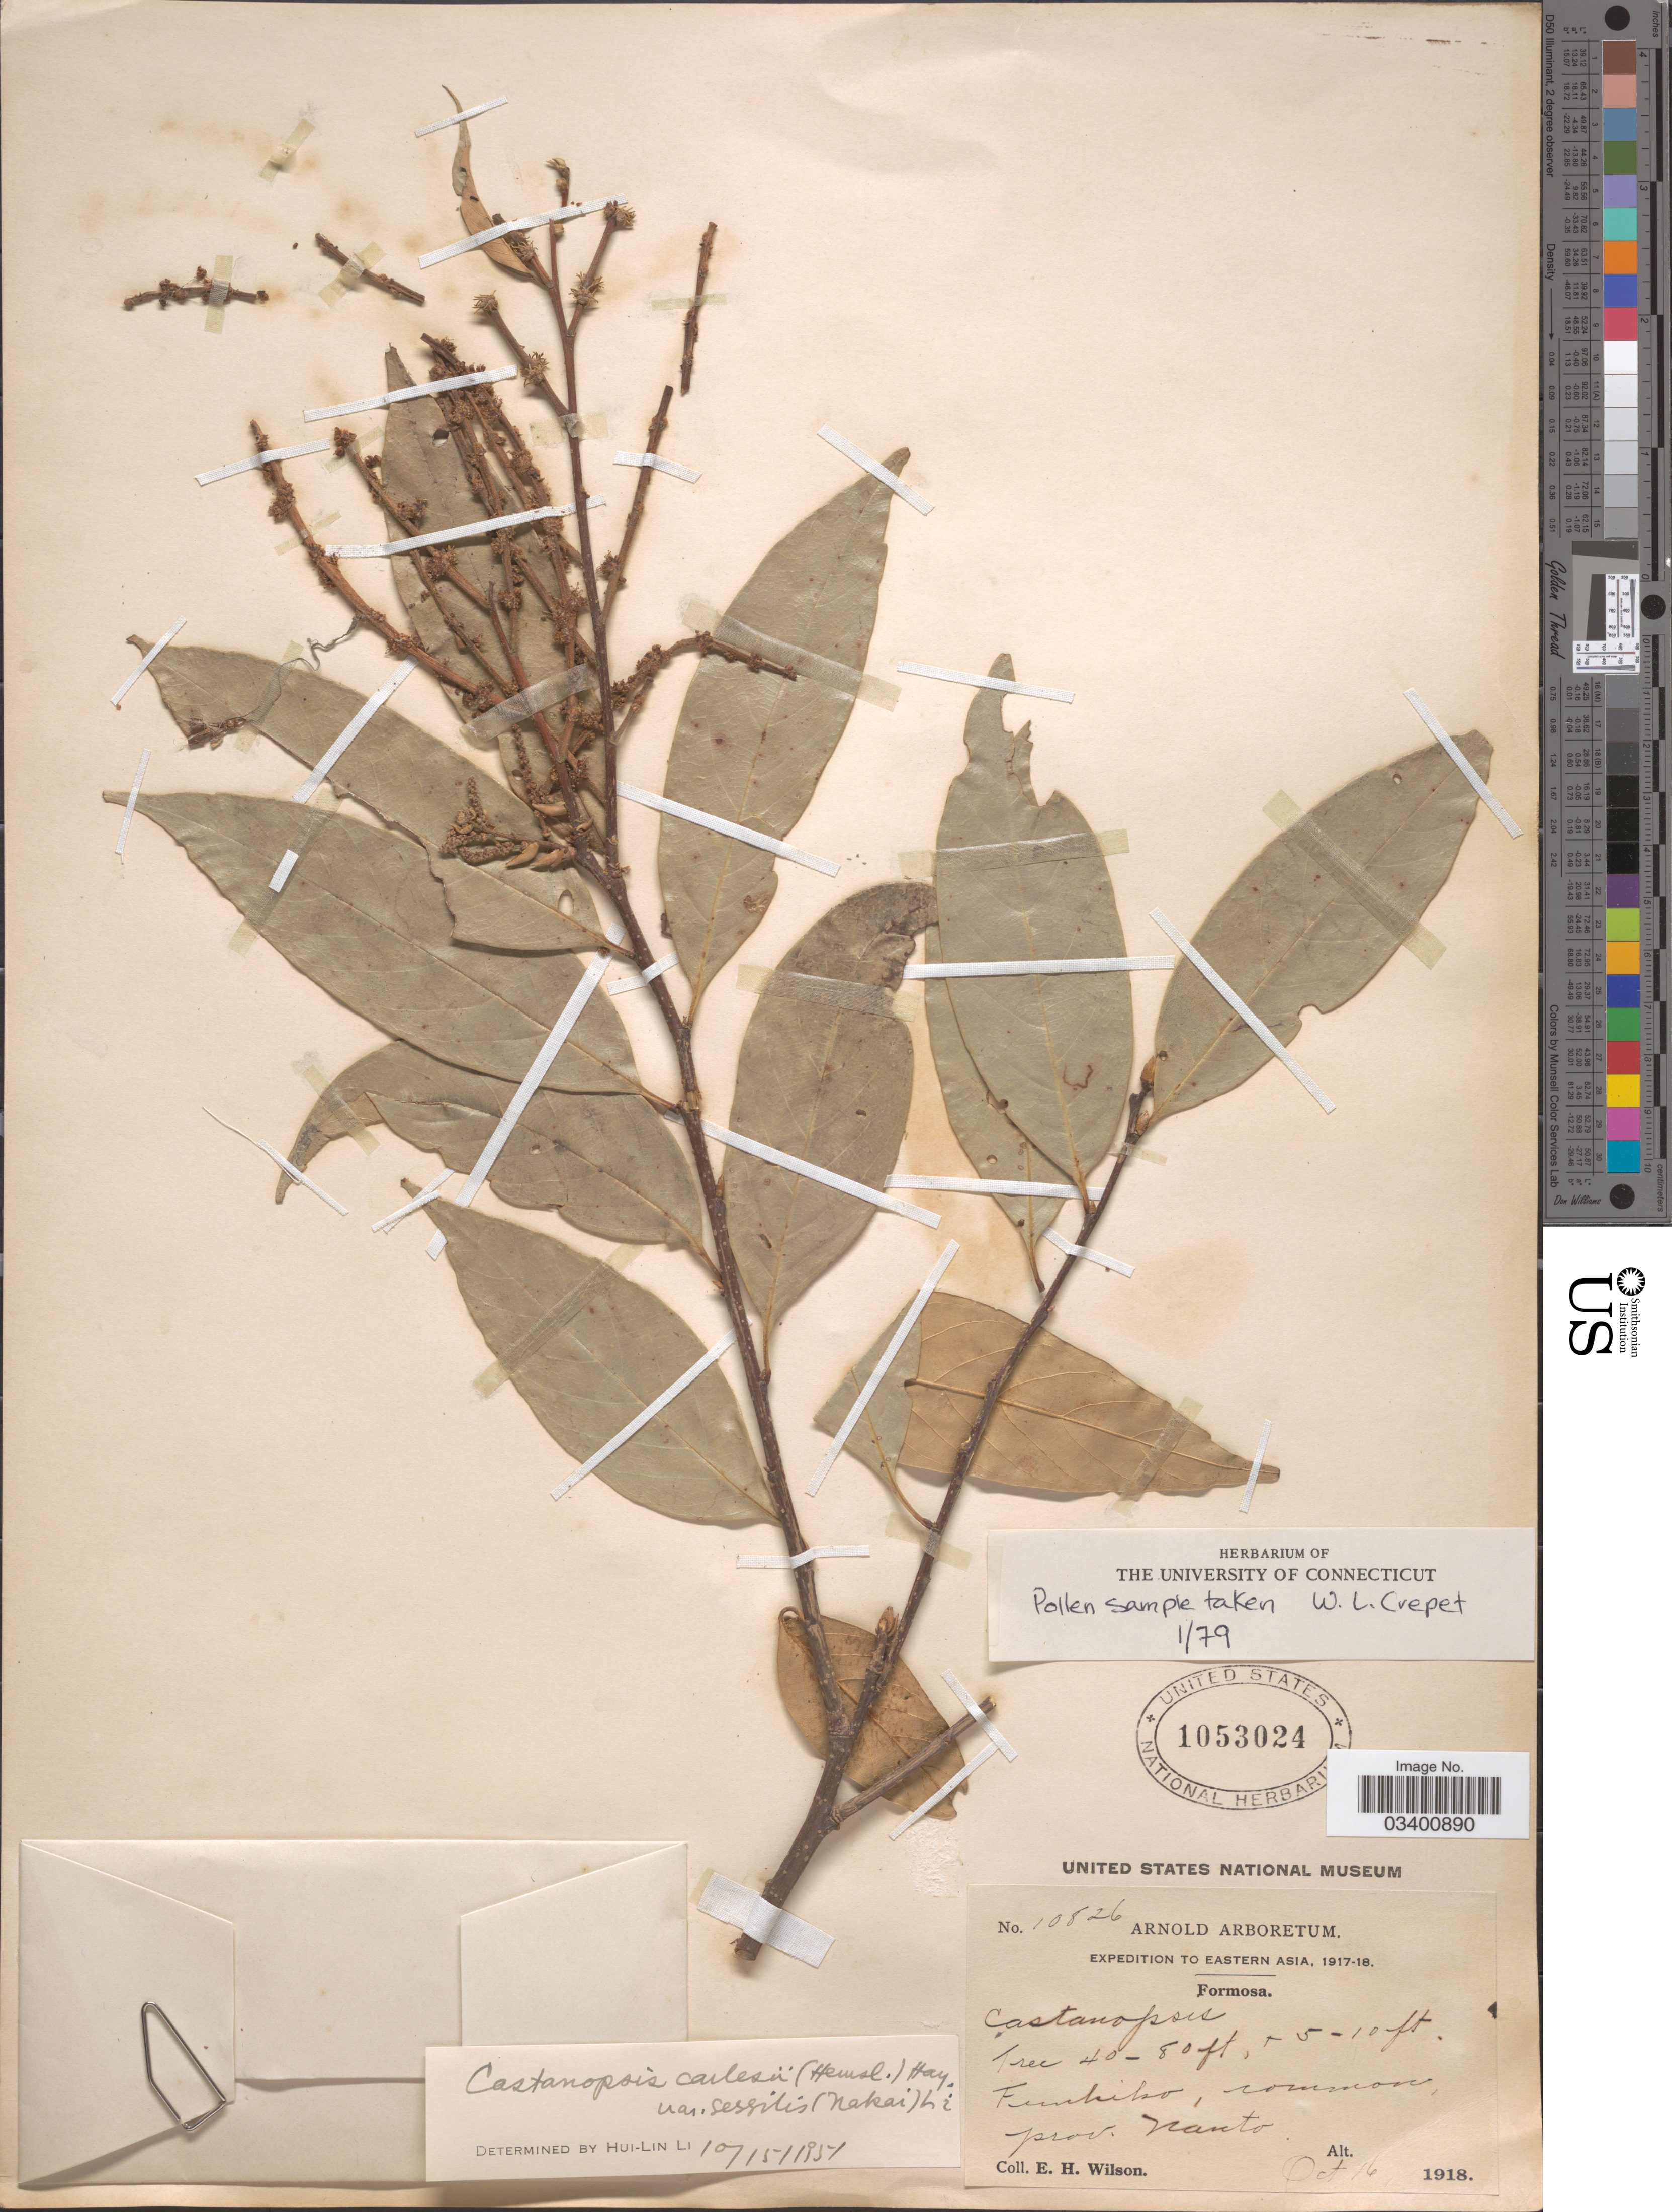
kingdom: Plantae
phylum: Tracheophyta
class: Magnoliopsida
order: Fagales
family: Fagaceae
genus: Castanopsis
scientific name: Castanopsis carlesii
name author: (Hemsl.) Hayata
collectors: E. Wilson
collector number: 10826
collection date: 1918-10-16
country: Taiwan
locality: Eastern Asia. Formosa. Funkiko, common prov. Nanto.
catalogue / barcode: US 1053024